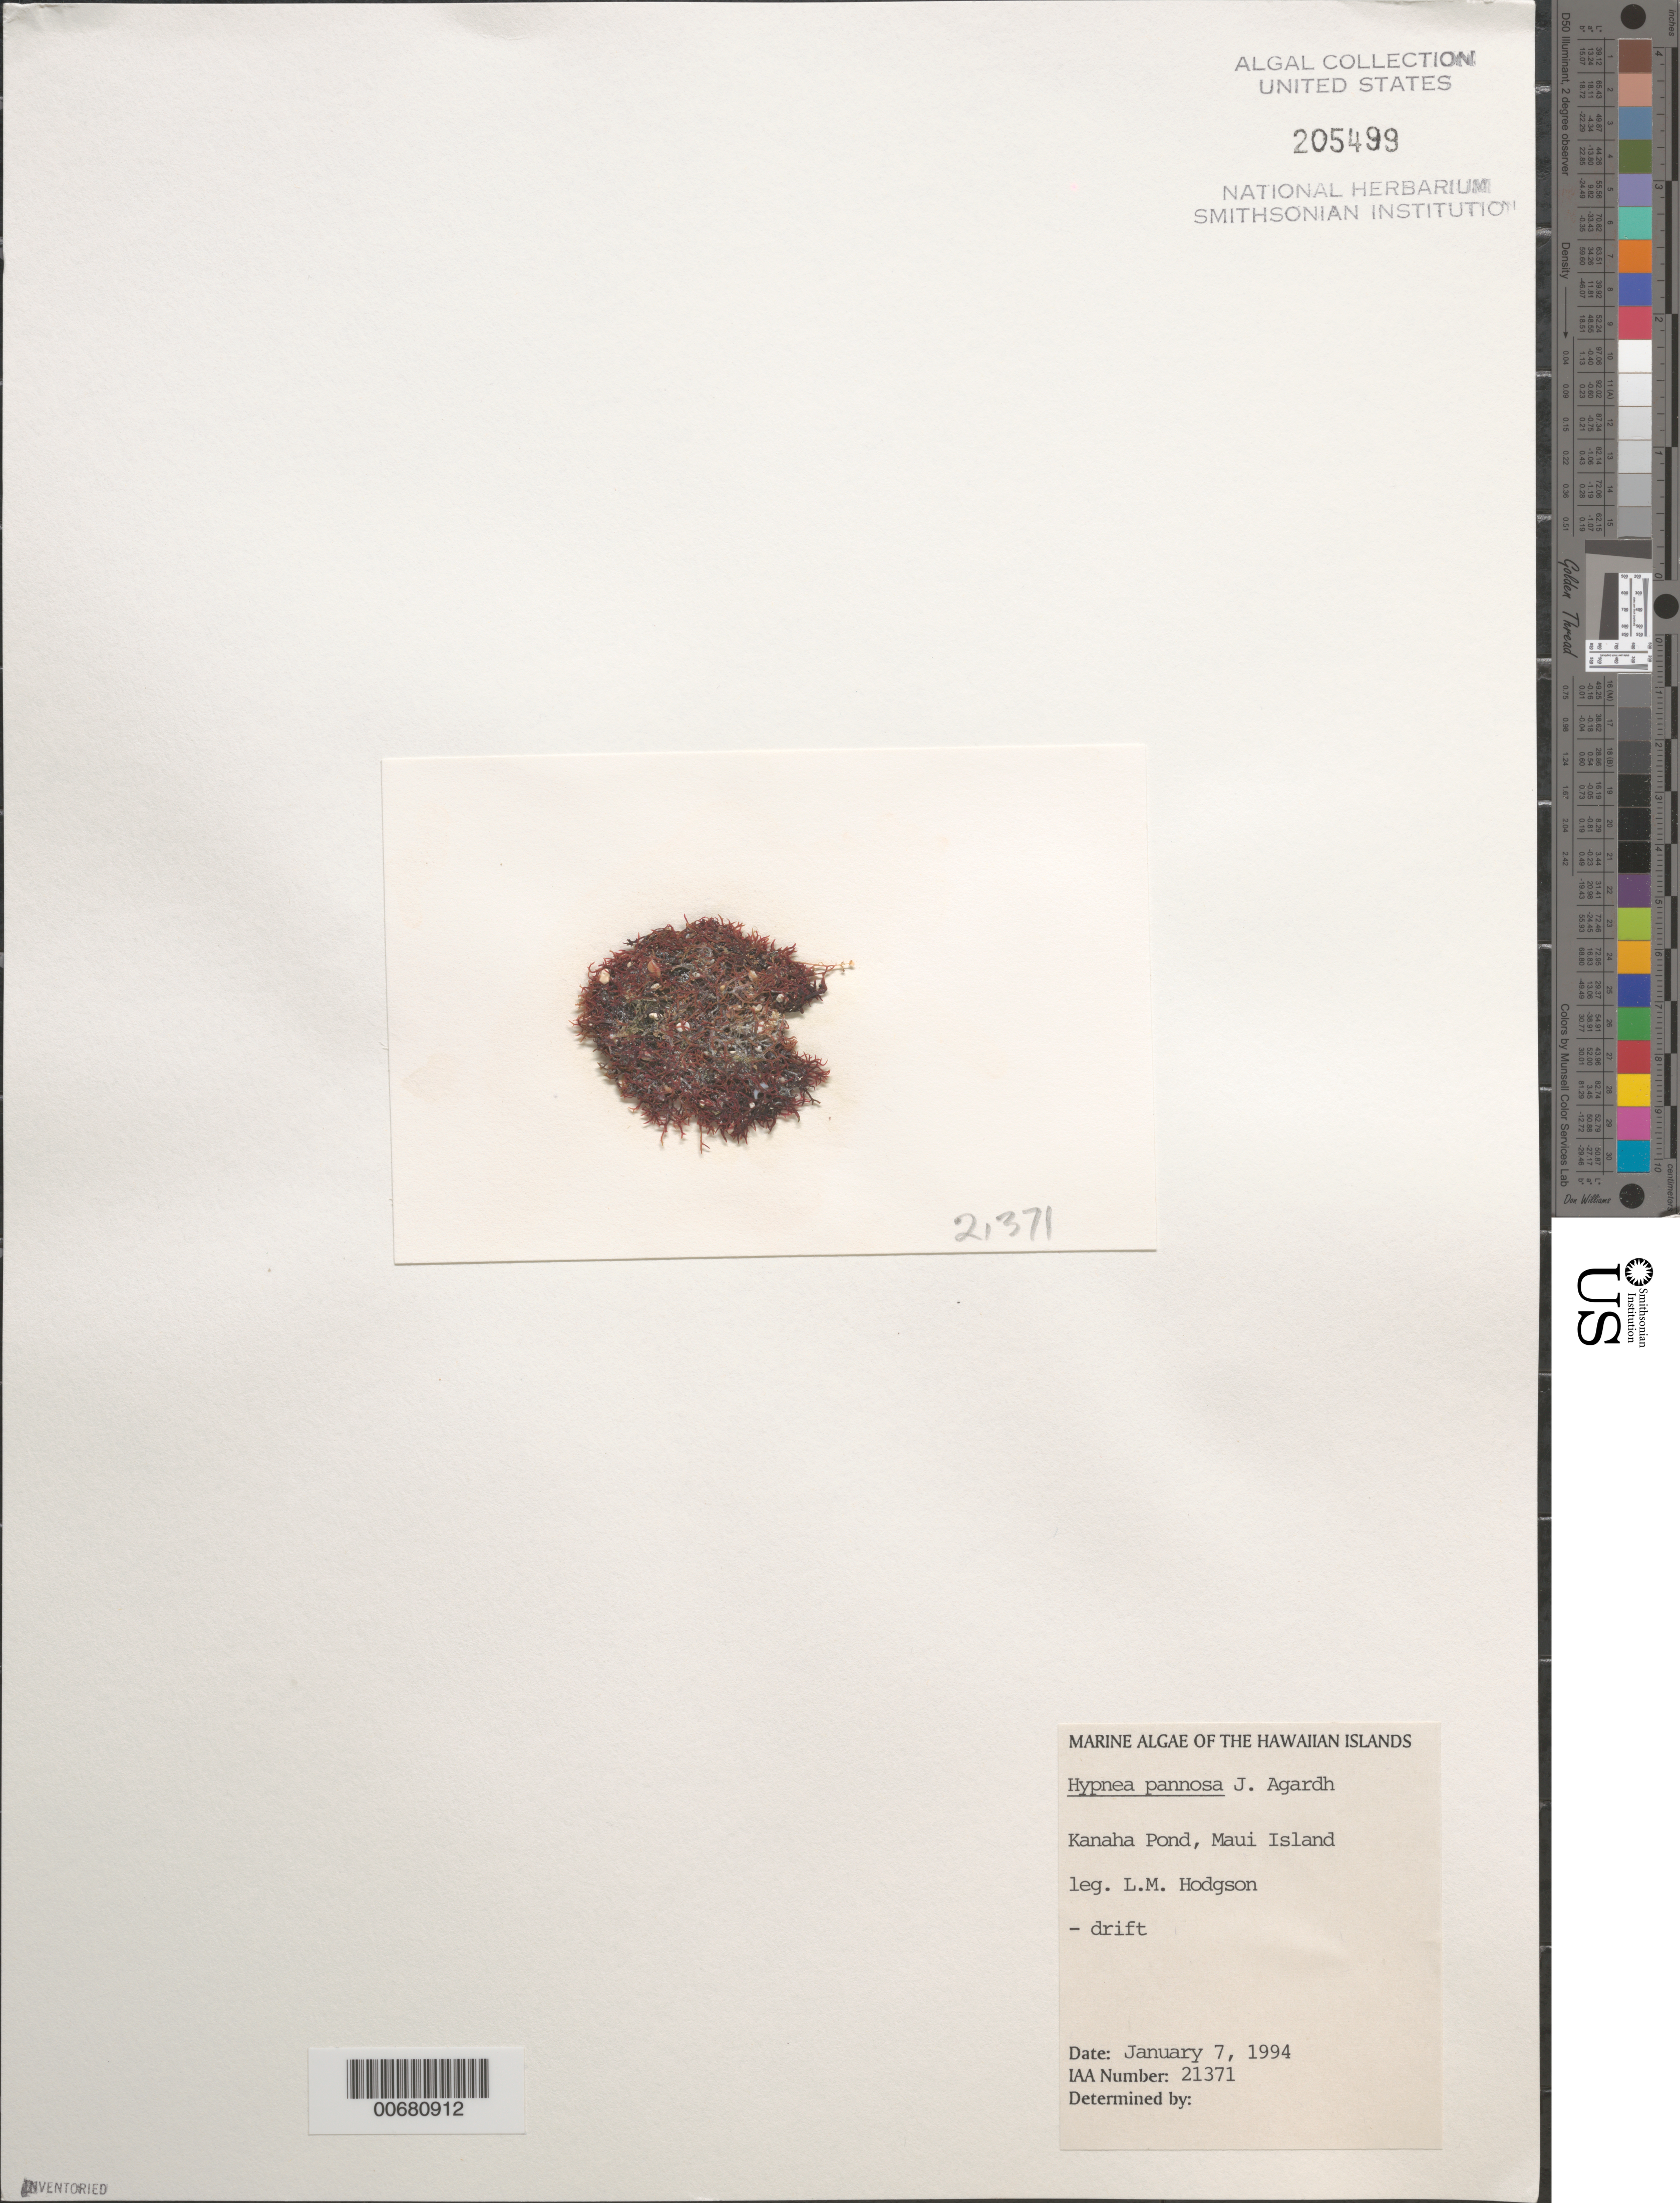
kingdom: Plantae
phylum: Rhodophyta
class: Florideophyceae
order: Gigartinales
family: Cystocloniaceae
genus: Hypnea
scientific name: Hypnea pannosa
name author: J. Agardh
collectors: L. M. Hodgson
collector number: IAA 21371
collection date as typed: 07 Jan 1994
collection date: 1994-01-07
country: United States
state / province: Hawaii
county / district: Maui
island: Maui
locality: Kanaha Pond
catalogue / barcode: US 205499